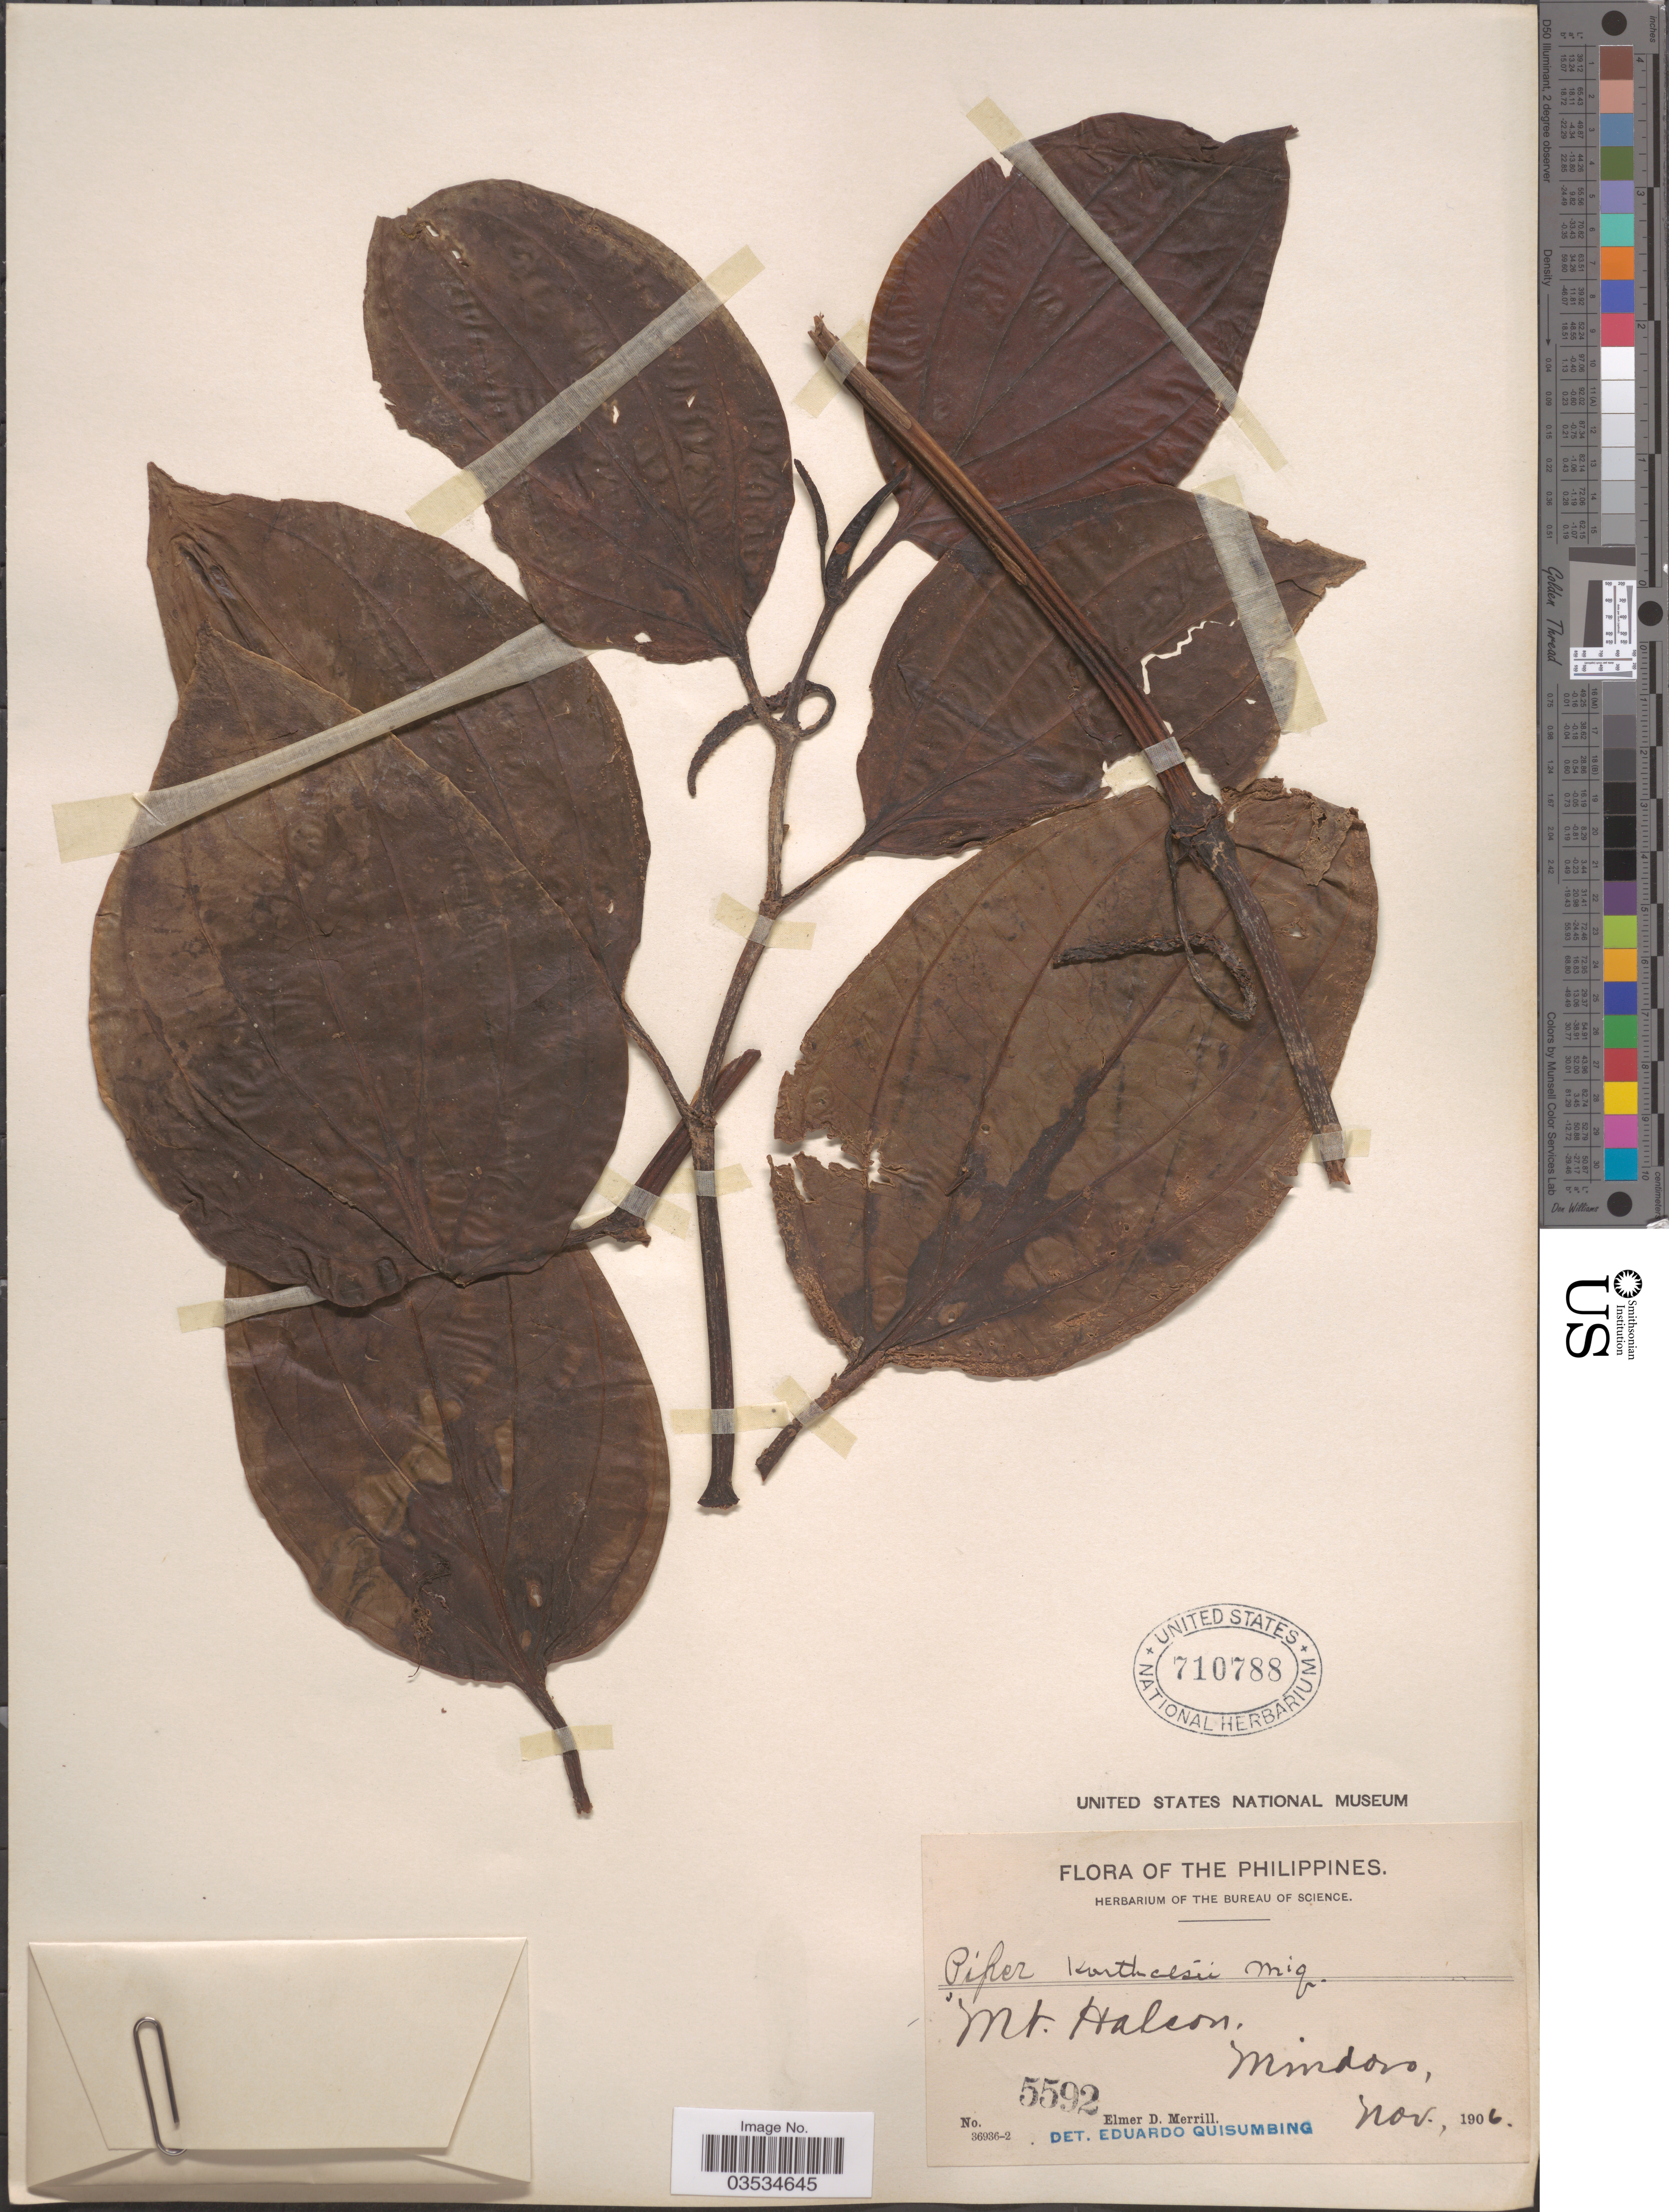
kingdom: Plantae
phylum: Tracheophyta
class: Magnoliopsida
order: Piperales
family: Piperaceae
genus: Piper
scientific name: Piper korthalsii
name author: Blume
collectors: E. D. Merrill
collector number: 5592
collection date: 1906-11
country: Philippines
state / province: Mimaropa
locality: Mt. Halcon, Mindoro.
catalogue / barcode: US 710788